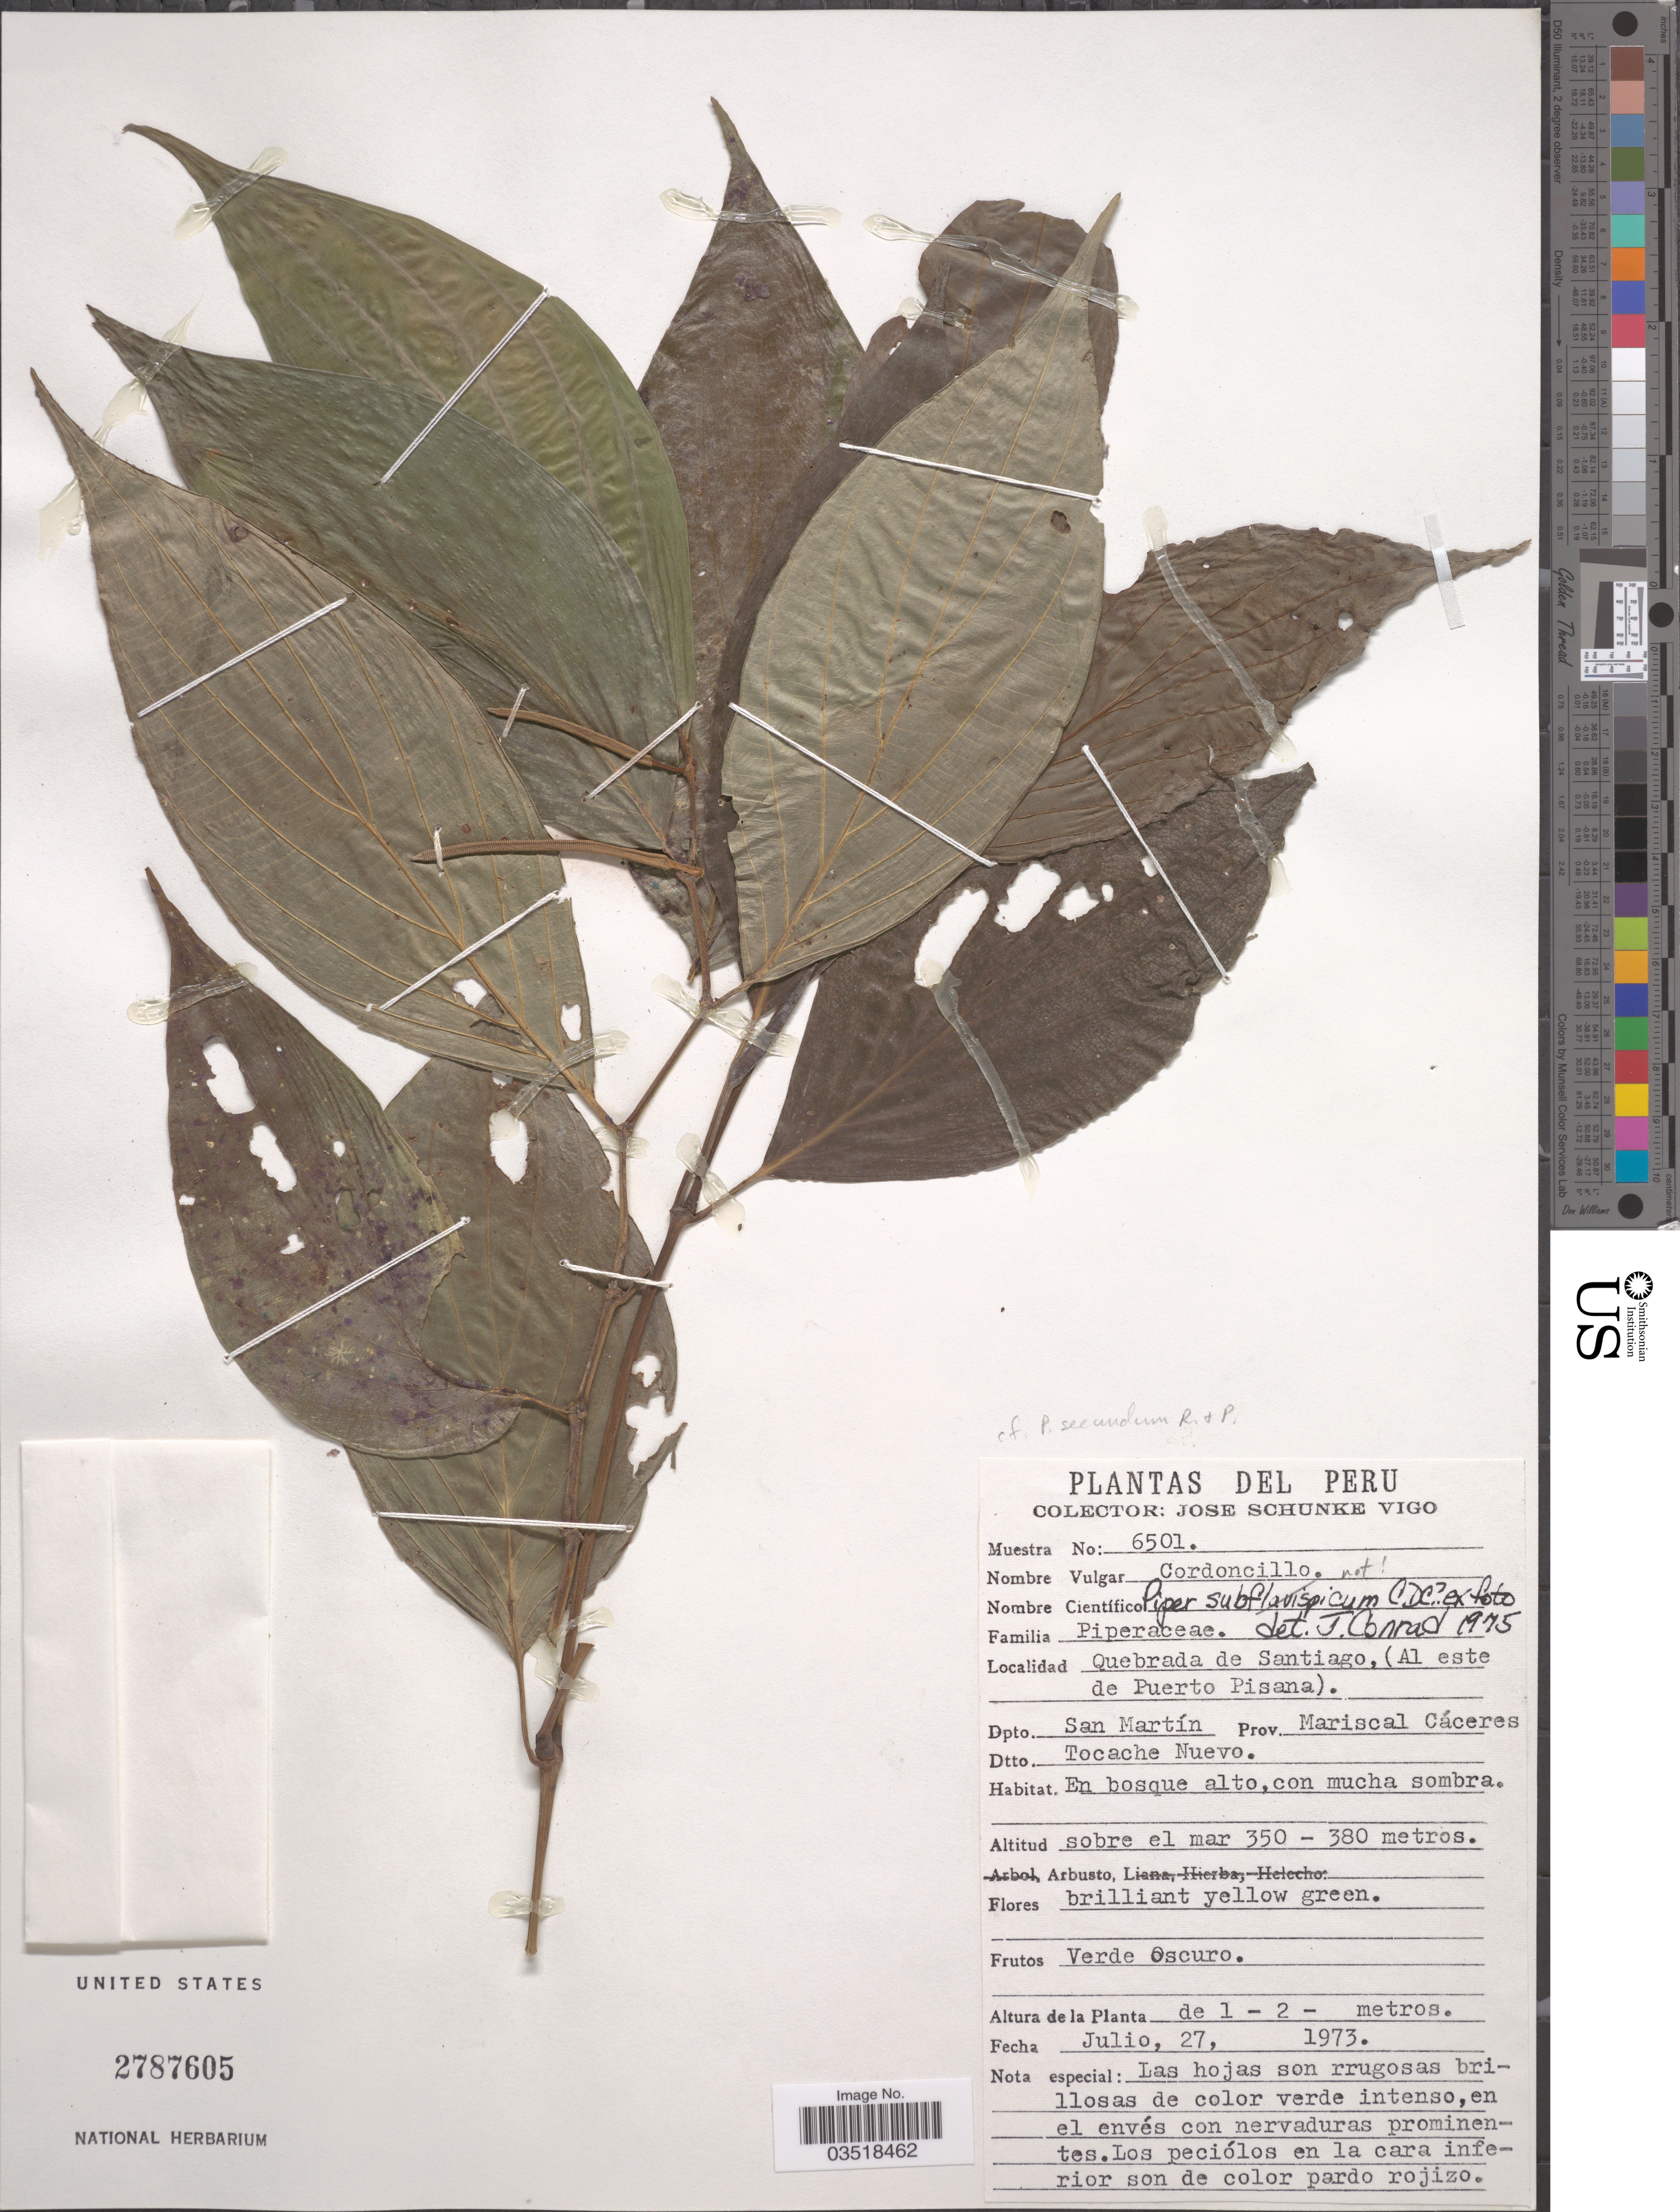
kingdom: Plantae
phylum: Tracheophyta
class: Magnoliopsida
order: Piperales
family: Piperaceae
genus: Piper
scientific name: Piper lineolatifolium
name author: Trel. & Yunck.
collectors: J. Schunke Vigo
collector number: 6501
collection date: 1973-07-27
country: Peru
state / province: San Martín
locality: Quebrada de Santiago, (Al este de Puerto Pisana). Dpto. San Martín, Prov. Mariscal Cáceres. Dtto. Tocache Nuevo.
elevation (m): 350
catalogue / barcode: US 2787605